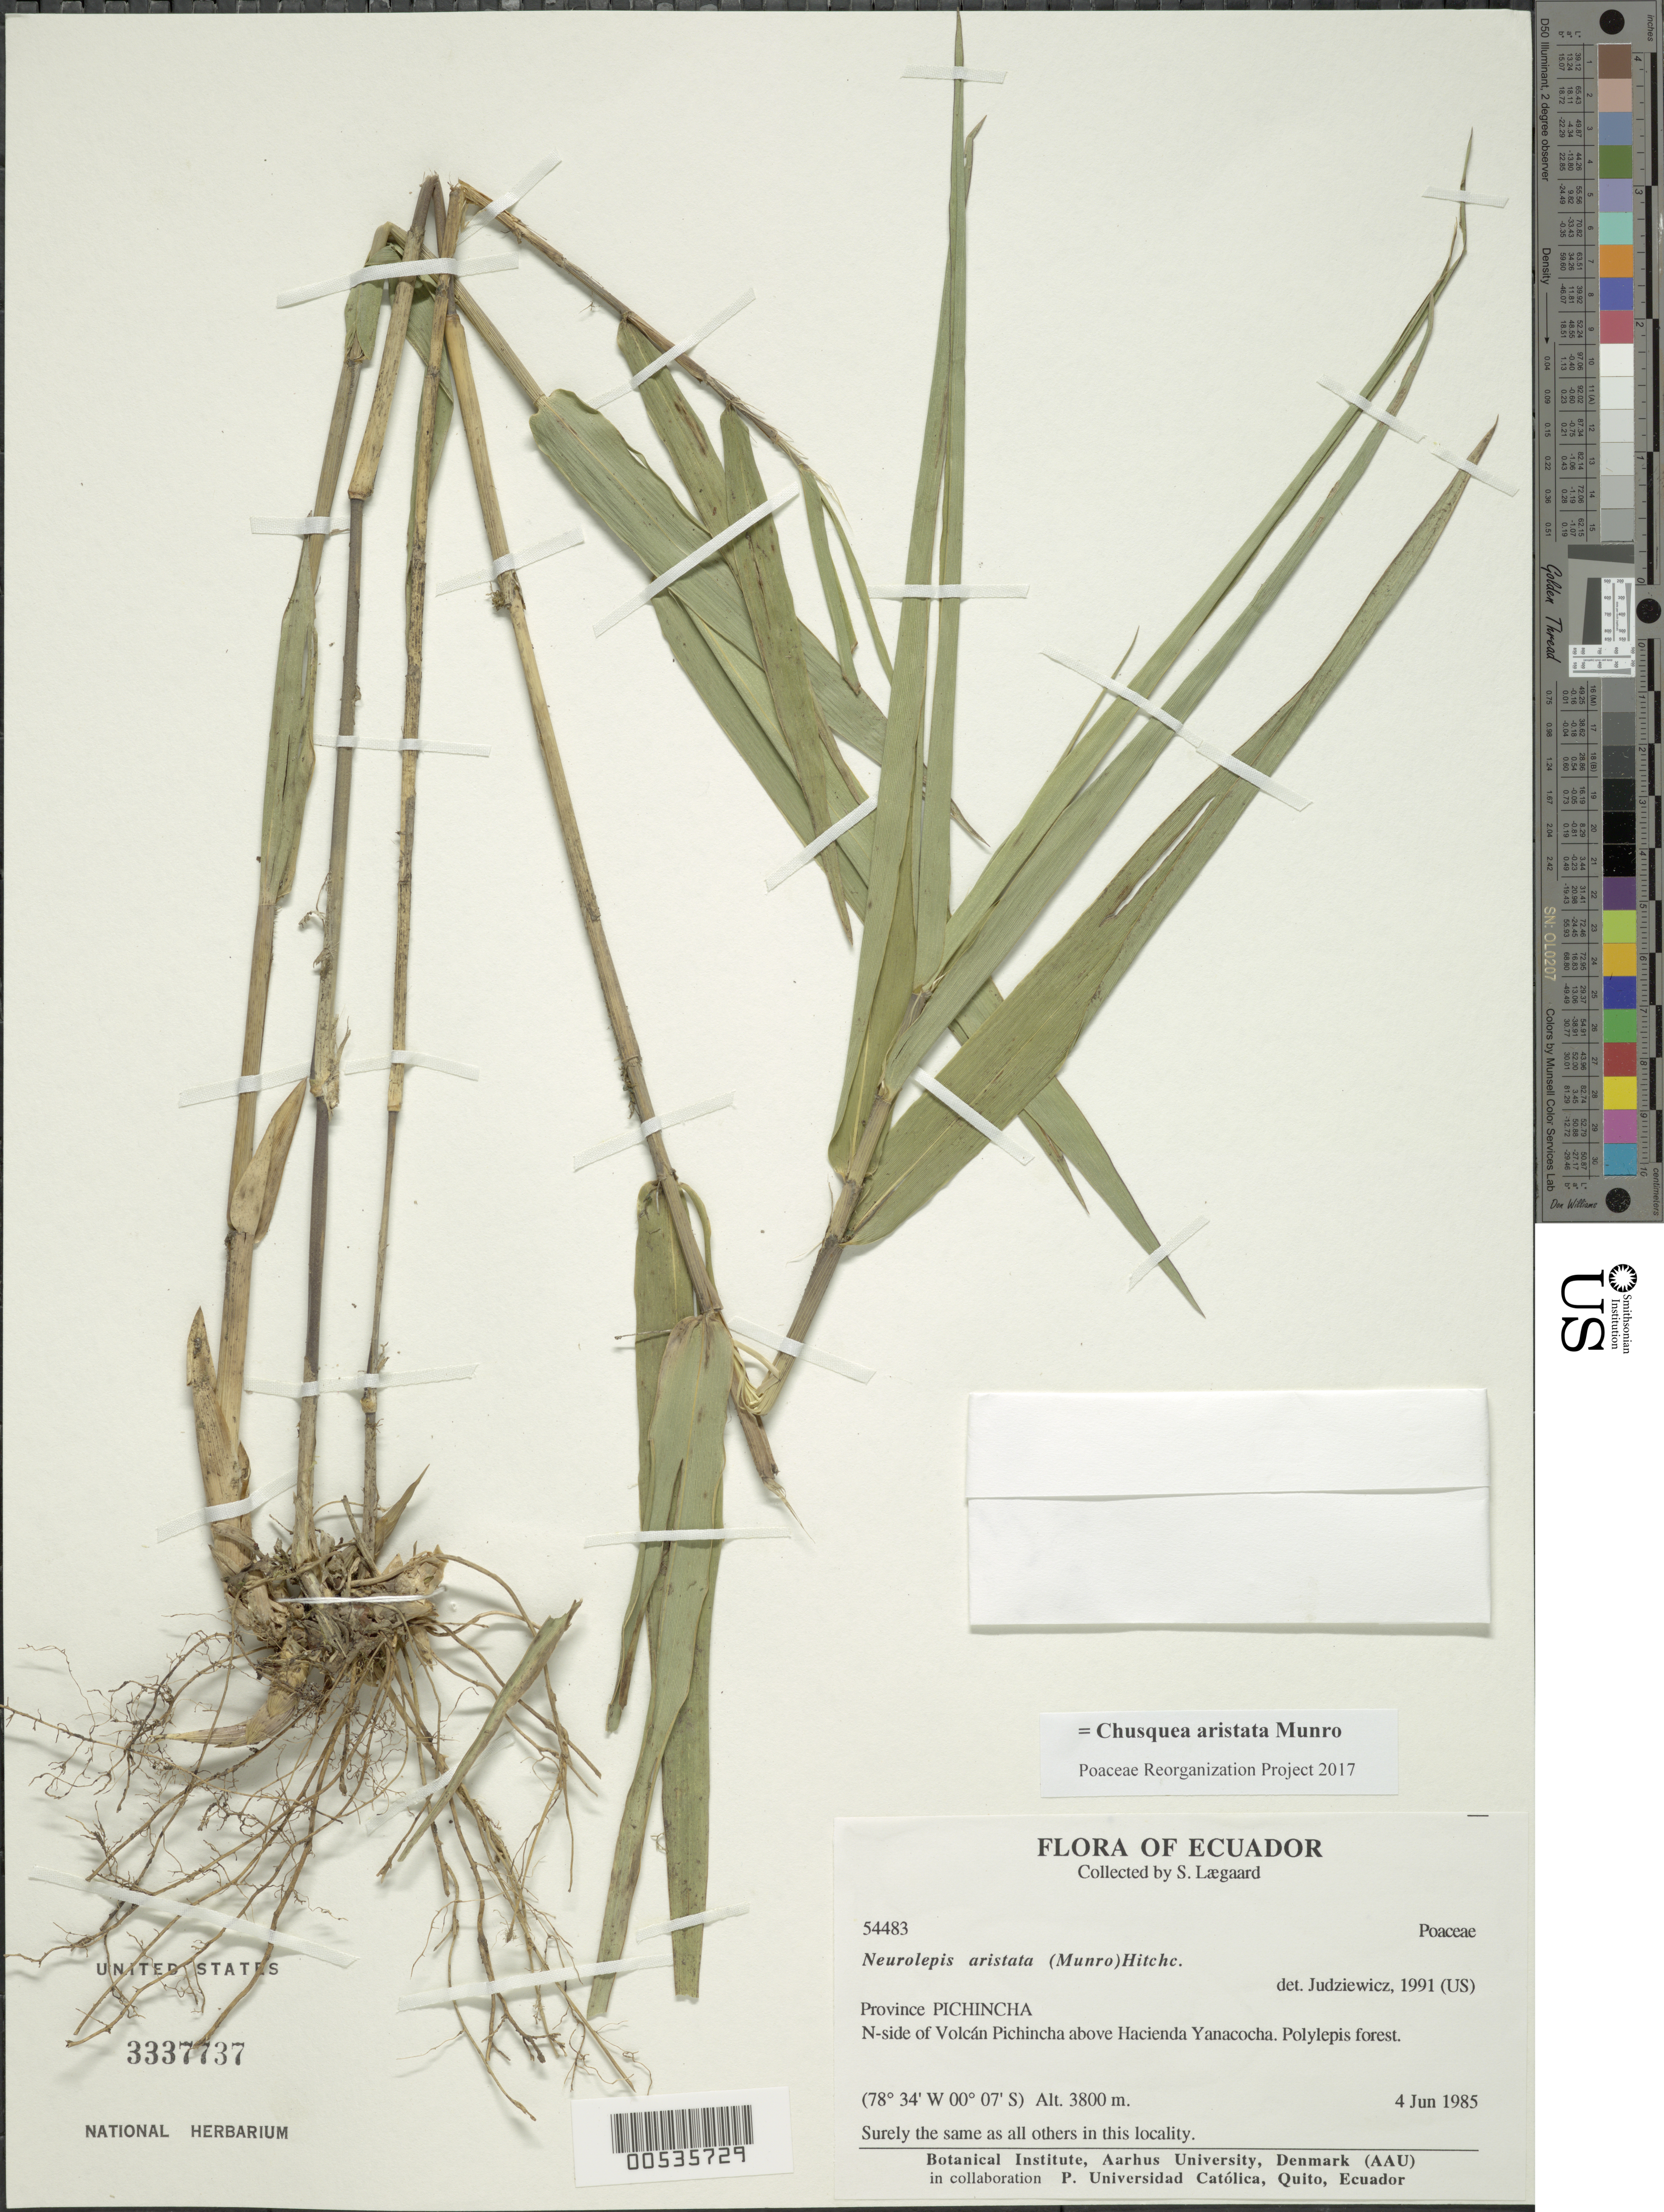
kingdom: Plantae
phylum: Tracheophyta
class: Liliopsida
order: Poales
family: Poaceae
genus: Chusquea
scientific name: Chusquea aristata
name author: Munro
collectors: S. Lægaard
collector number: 54483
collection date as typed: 04 Jun 1985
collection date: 1985-06-04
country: Ecuador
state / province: Pichincha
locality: N side of Volcan pichincha above Hacienda yanacocha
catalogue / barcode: US 3337737